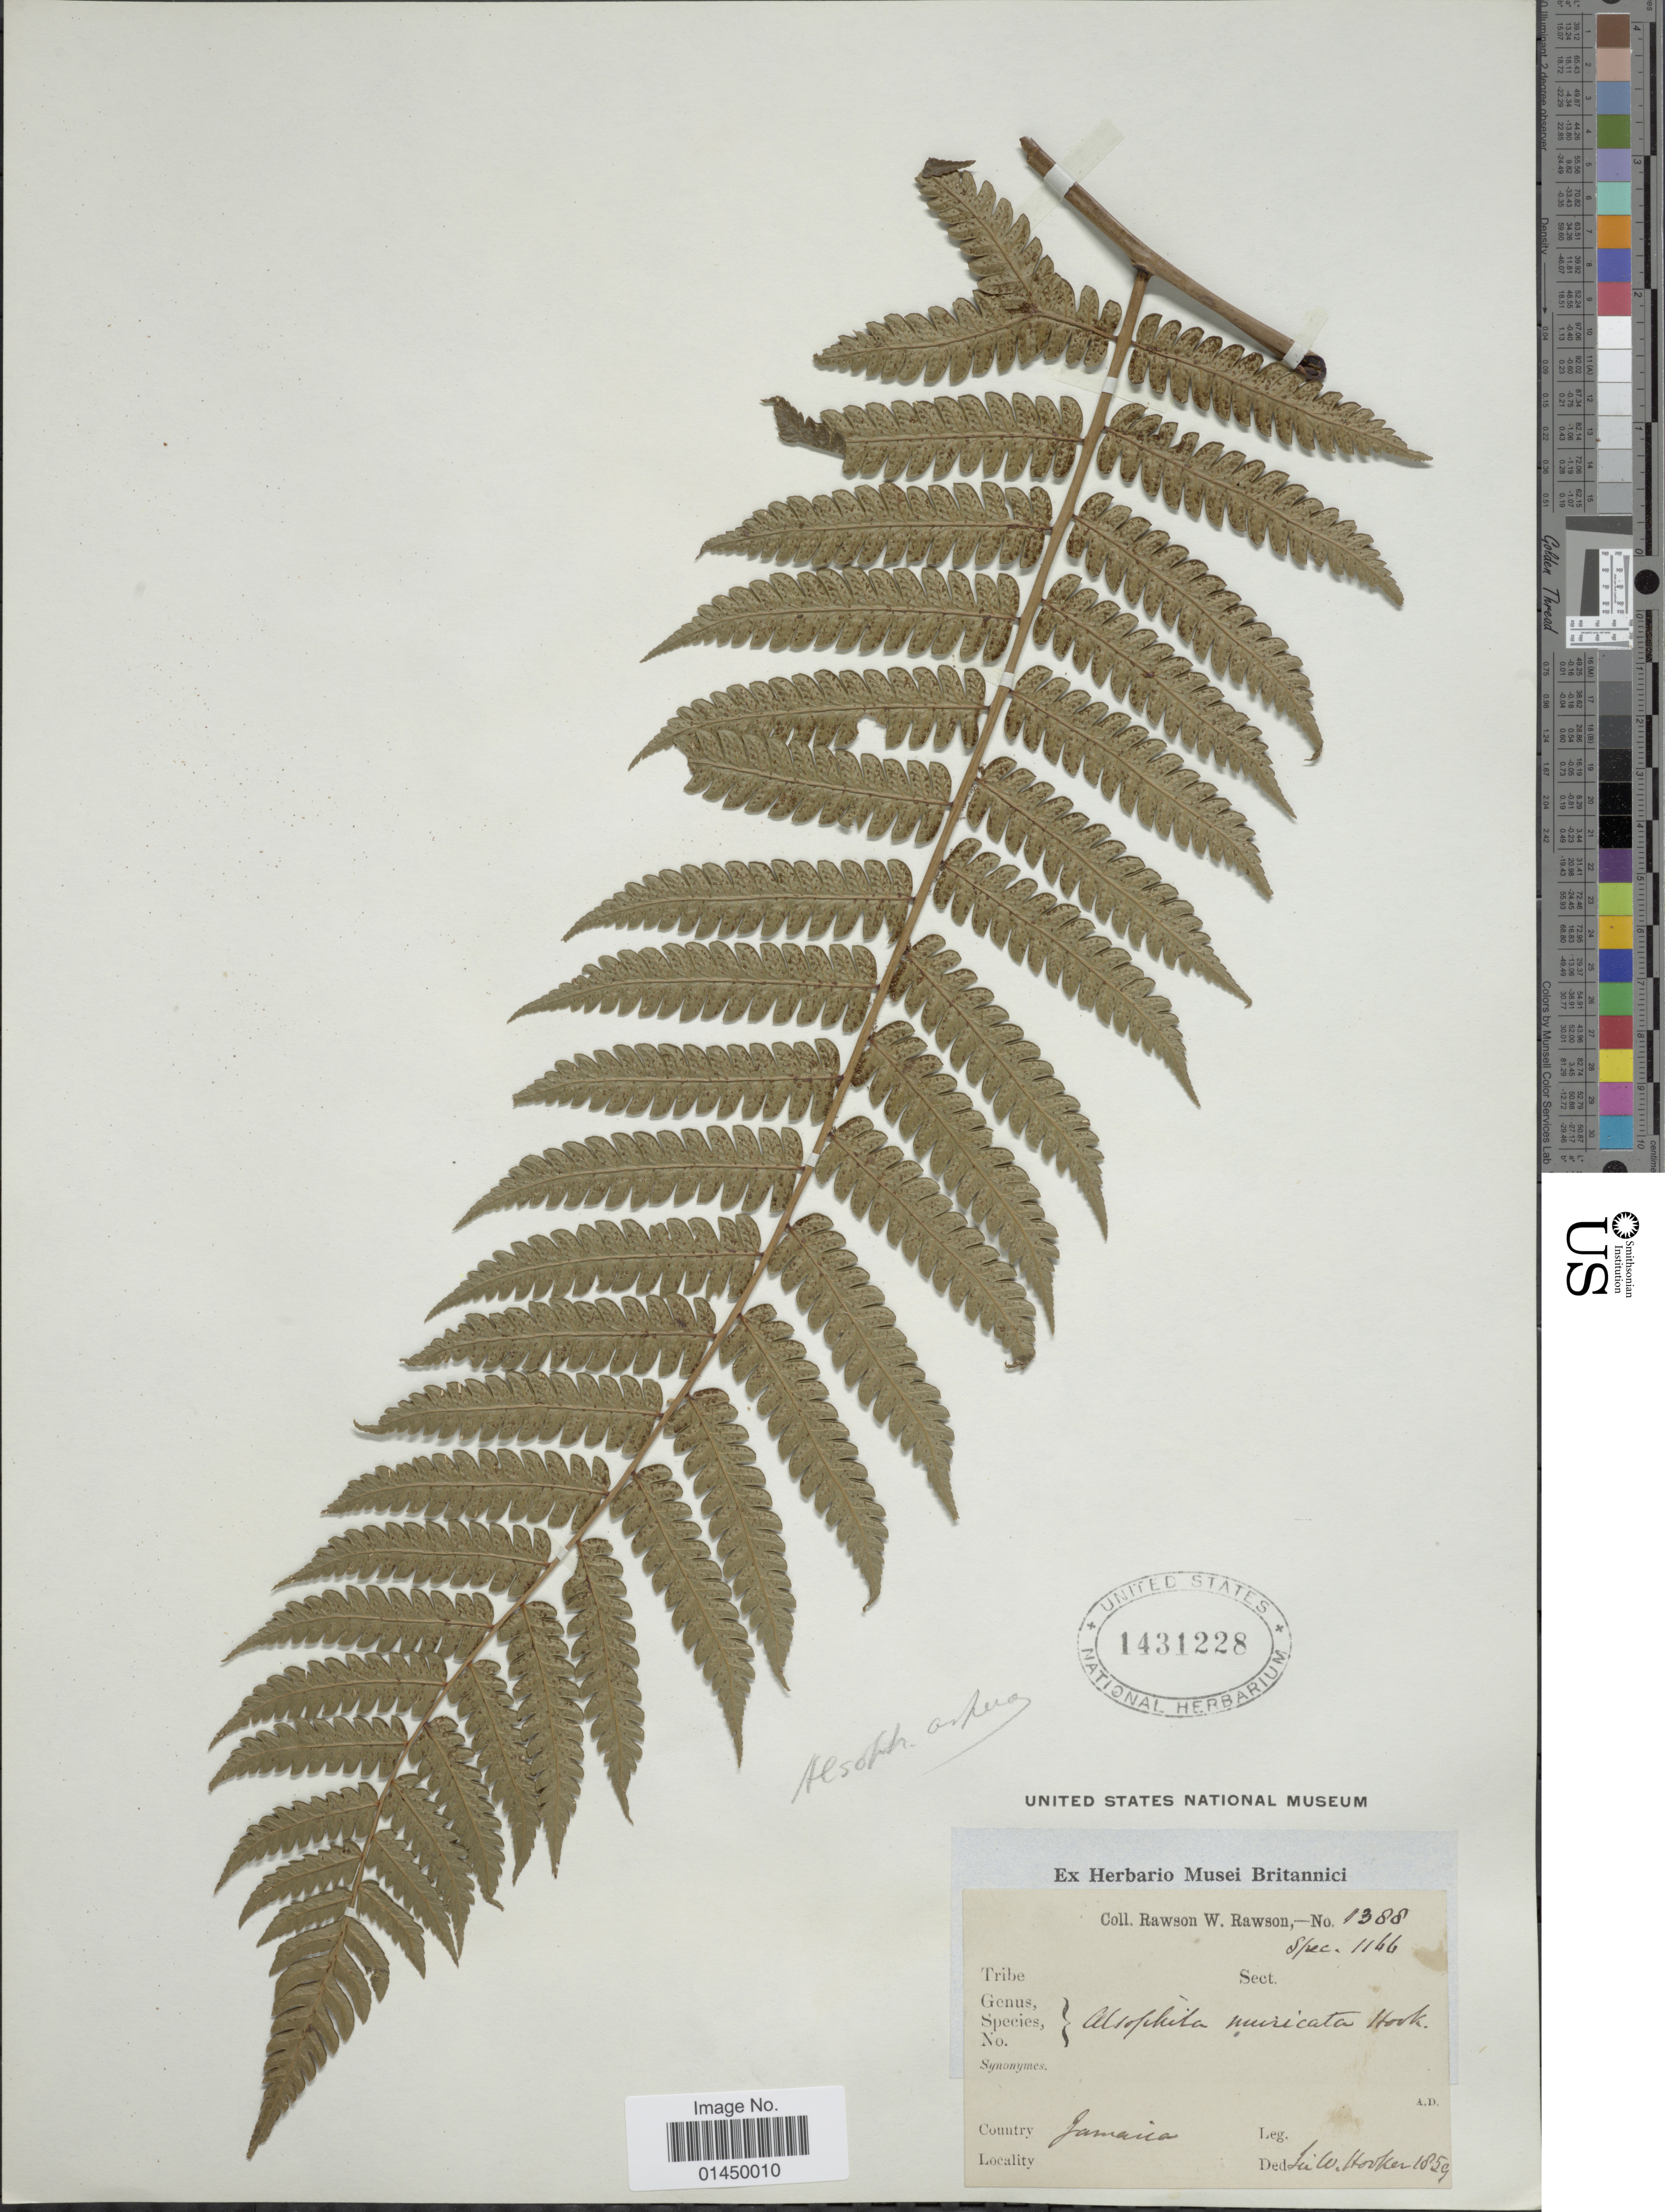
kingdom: Plantae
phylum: Tracheophyta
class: Polypodiopsida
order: Cyatheales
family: Cyatheaceae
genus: Cyathea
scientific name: Cyathea aspera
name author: (L.) Sw.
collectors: R. W. Rawson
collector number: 1388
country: Jamaica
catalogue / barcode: US 1431228